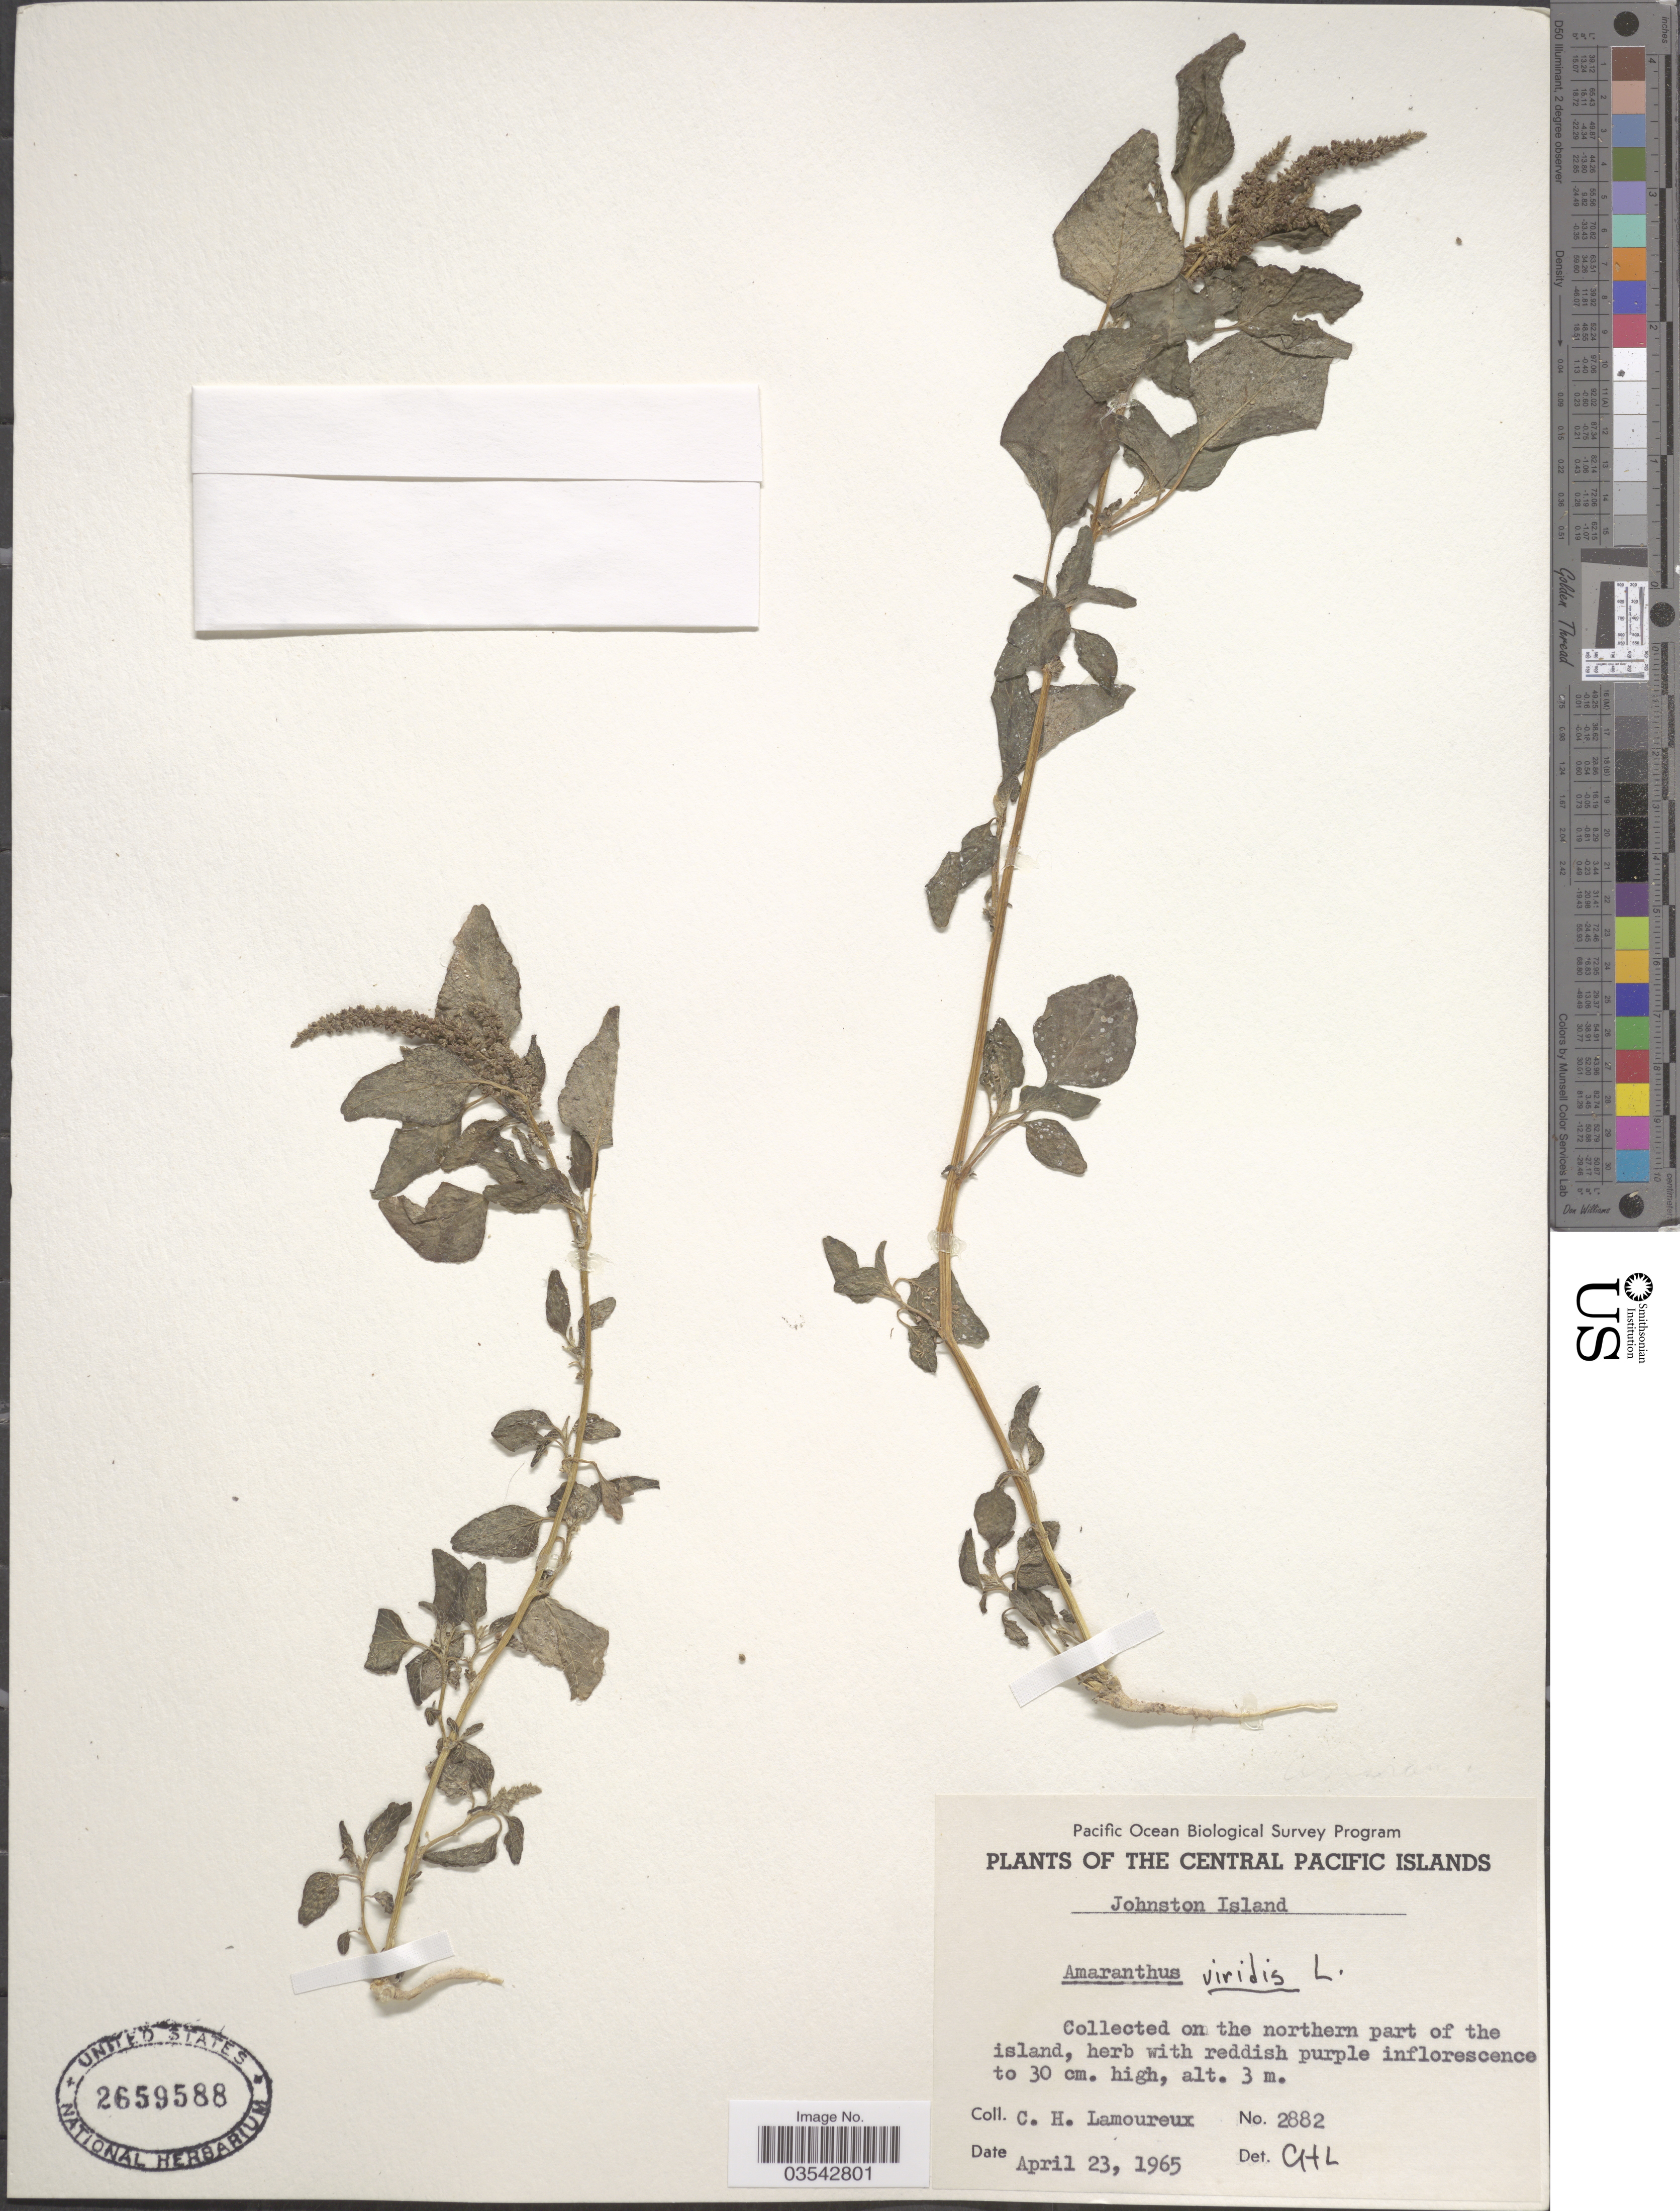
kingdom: Plantae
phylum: Tracheophyta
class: Magnoliopsida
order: Caryophyllales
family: Amaranthaceae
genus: Amaranthus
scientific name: Amaranthus viridis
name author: L.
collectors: C. H. Lamoureux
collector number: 2882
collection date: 1965-04-23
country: U.S. Administered Pacific Islands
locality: The Central Pacific Islands. Johnston Island. Northern part of the island.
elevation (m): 3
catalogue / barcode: US 2659588